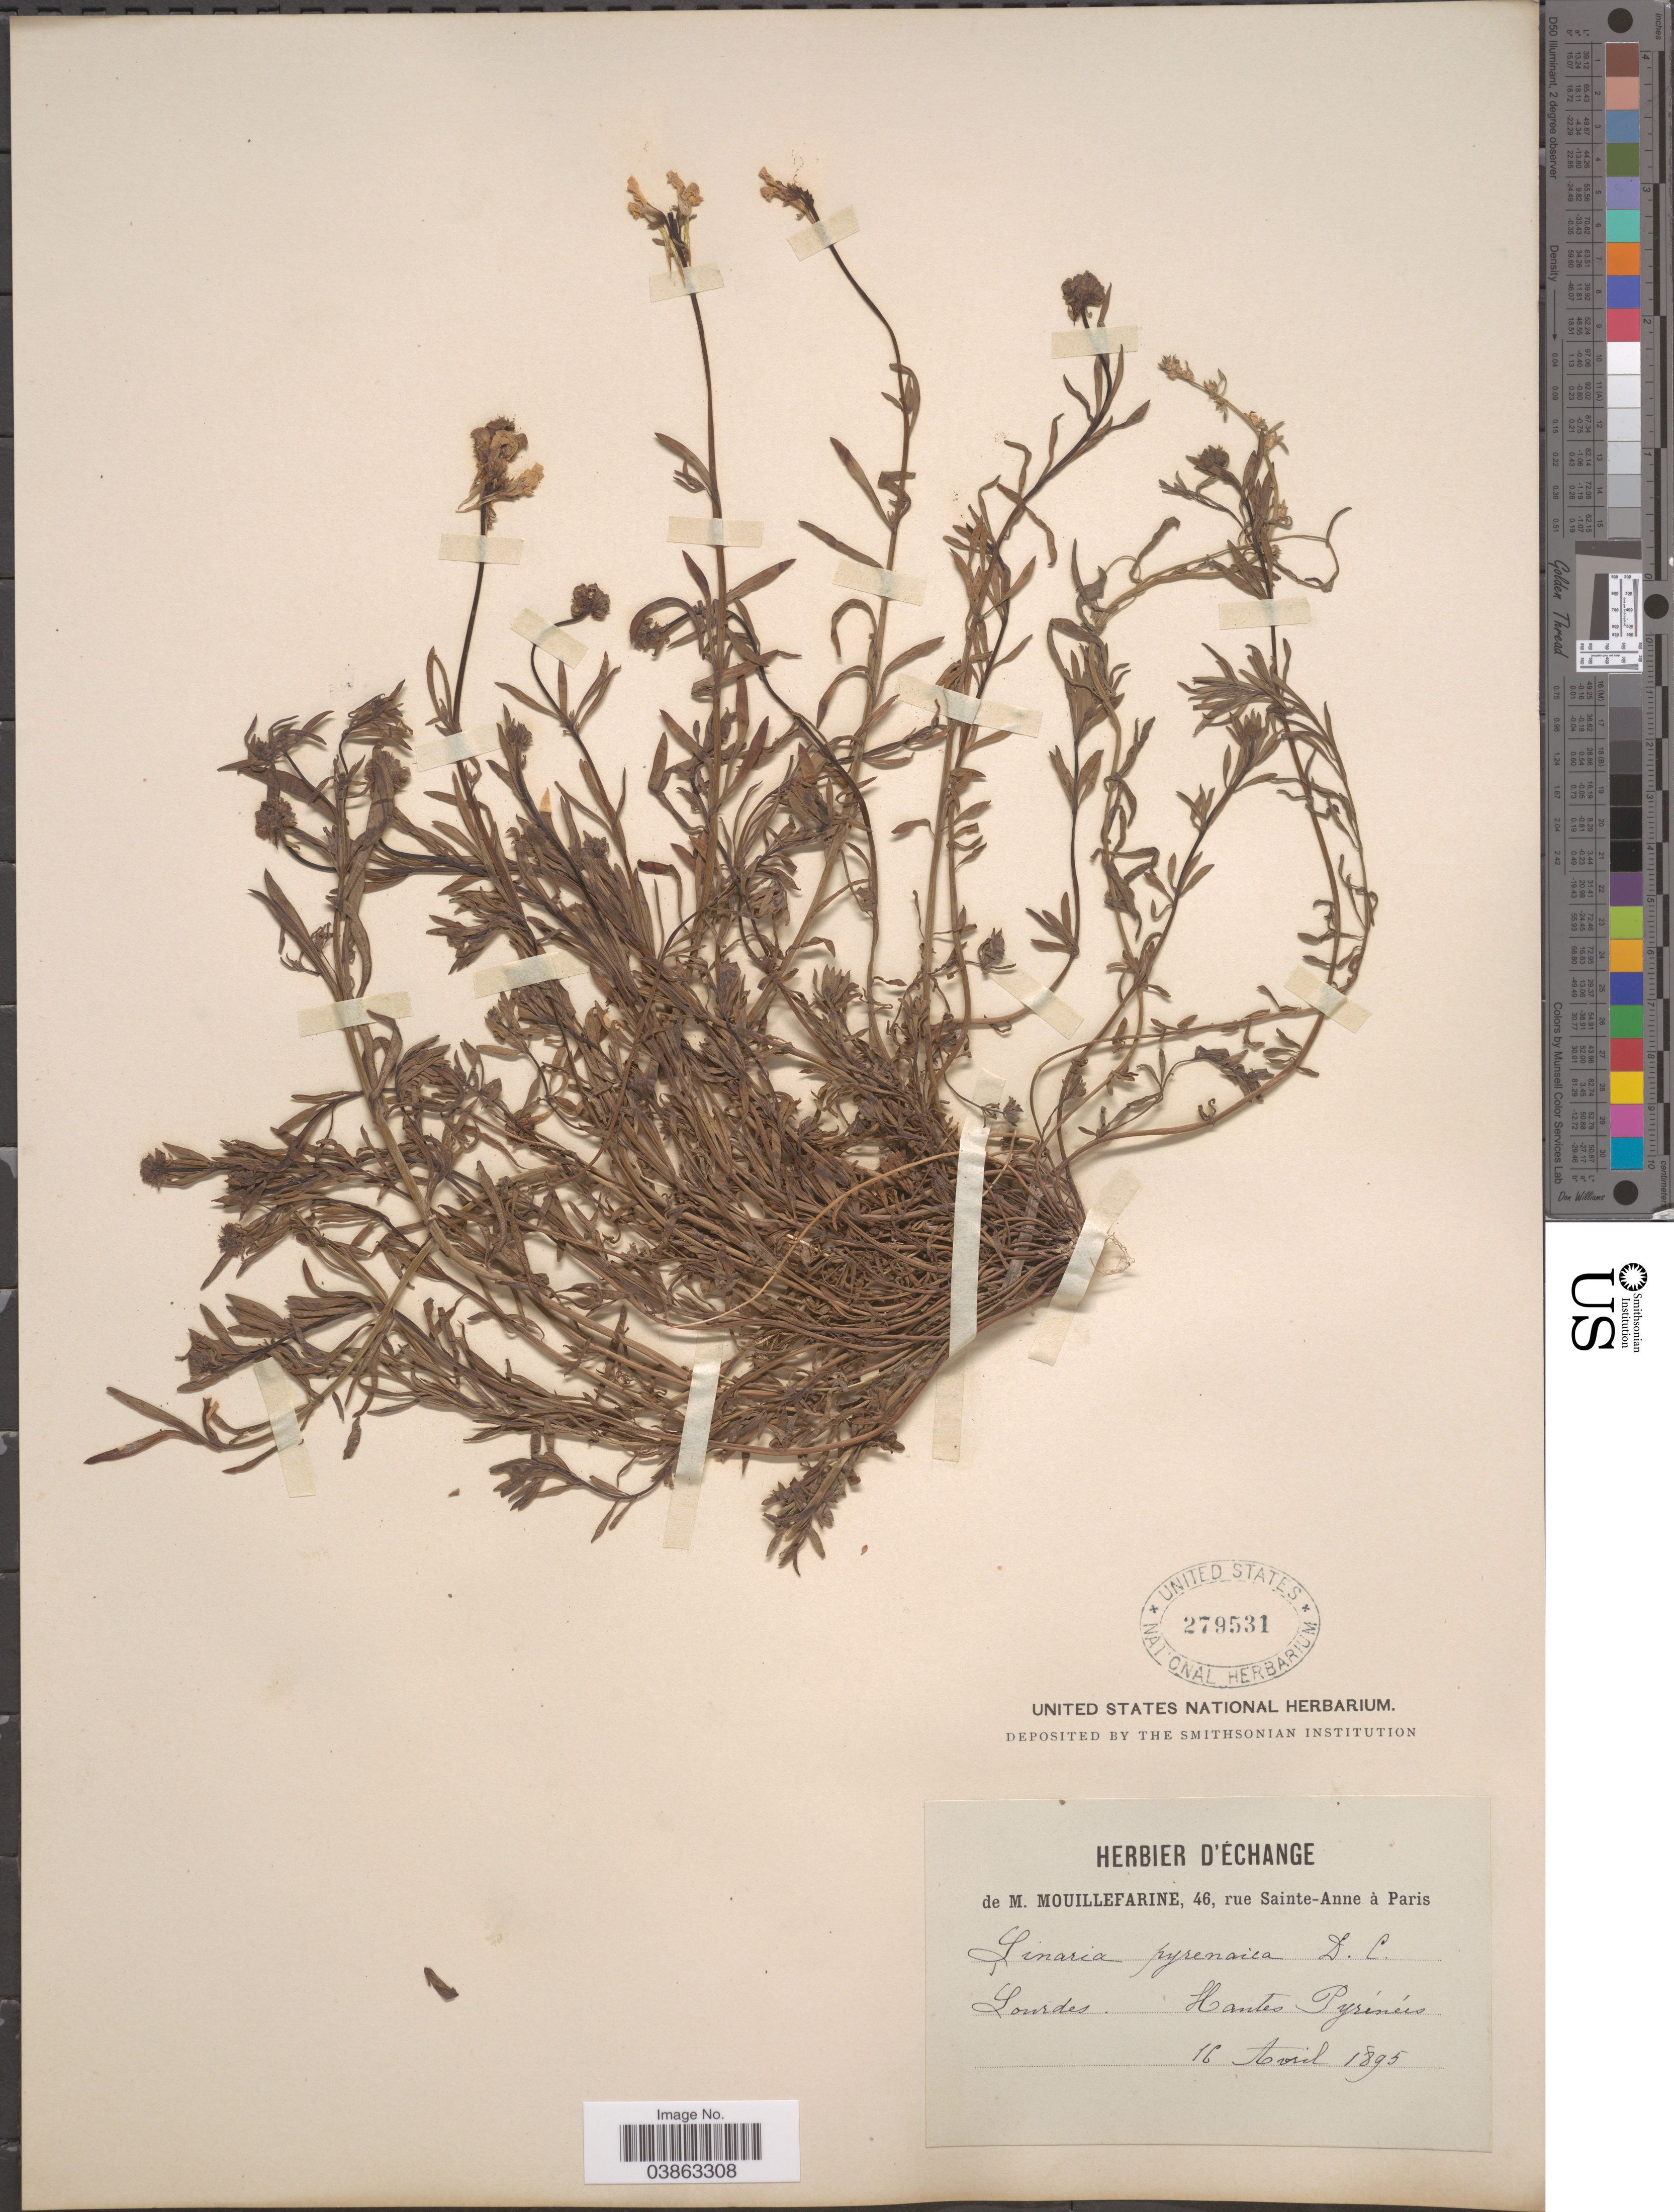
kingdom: Plantae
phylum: Tracheophyta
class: Magnoliopsida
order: Lamiales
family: Plantaginaceae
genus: Linaria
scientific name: Linaria pyrenaica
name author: DC.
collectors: M. De Mouillefarine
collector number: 871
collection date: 1895-04-16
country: France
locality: Lourdes. Hautes Pyrénées.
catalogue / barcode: US 279531